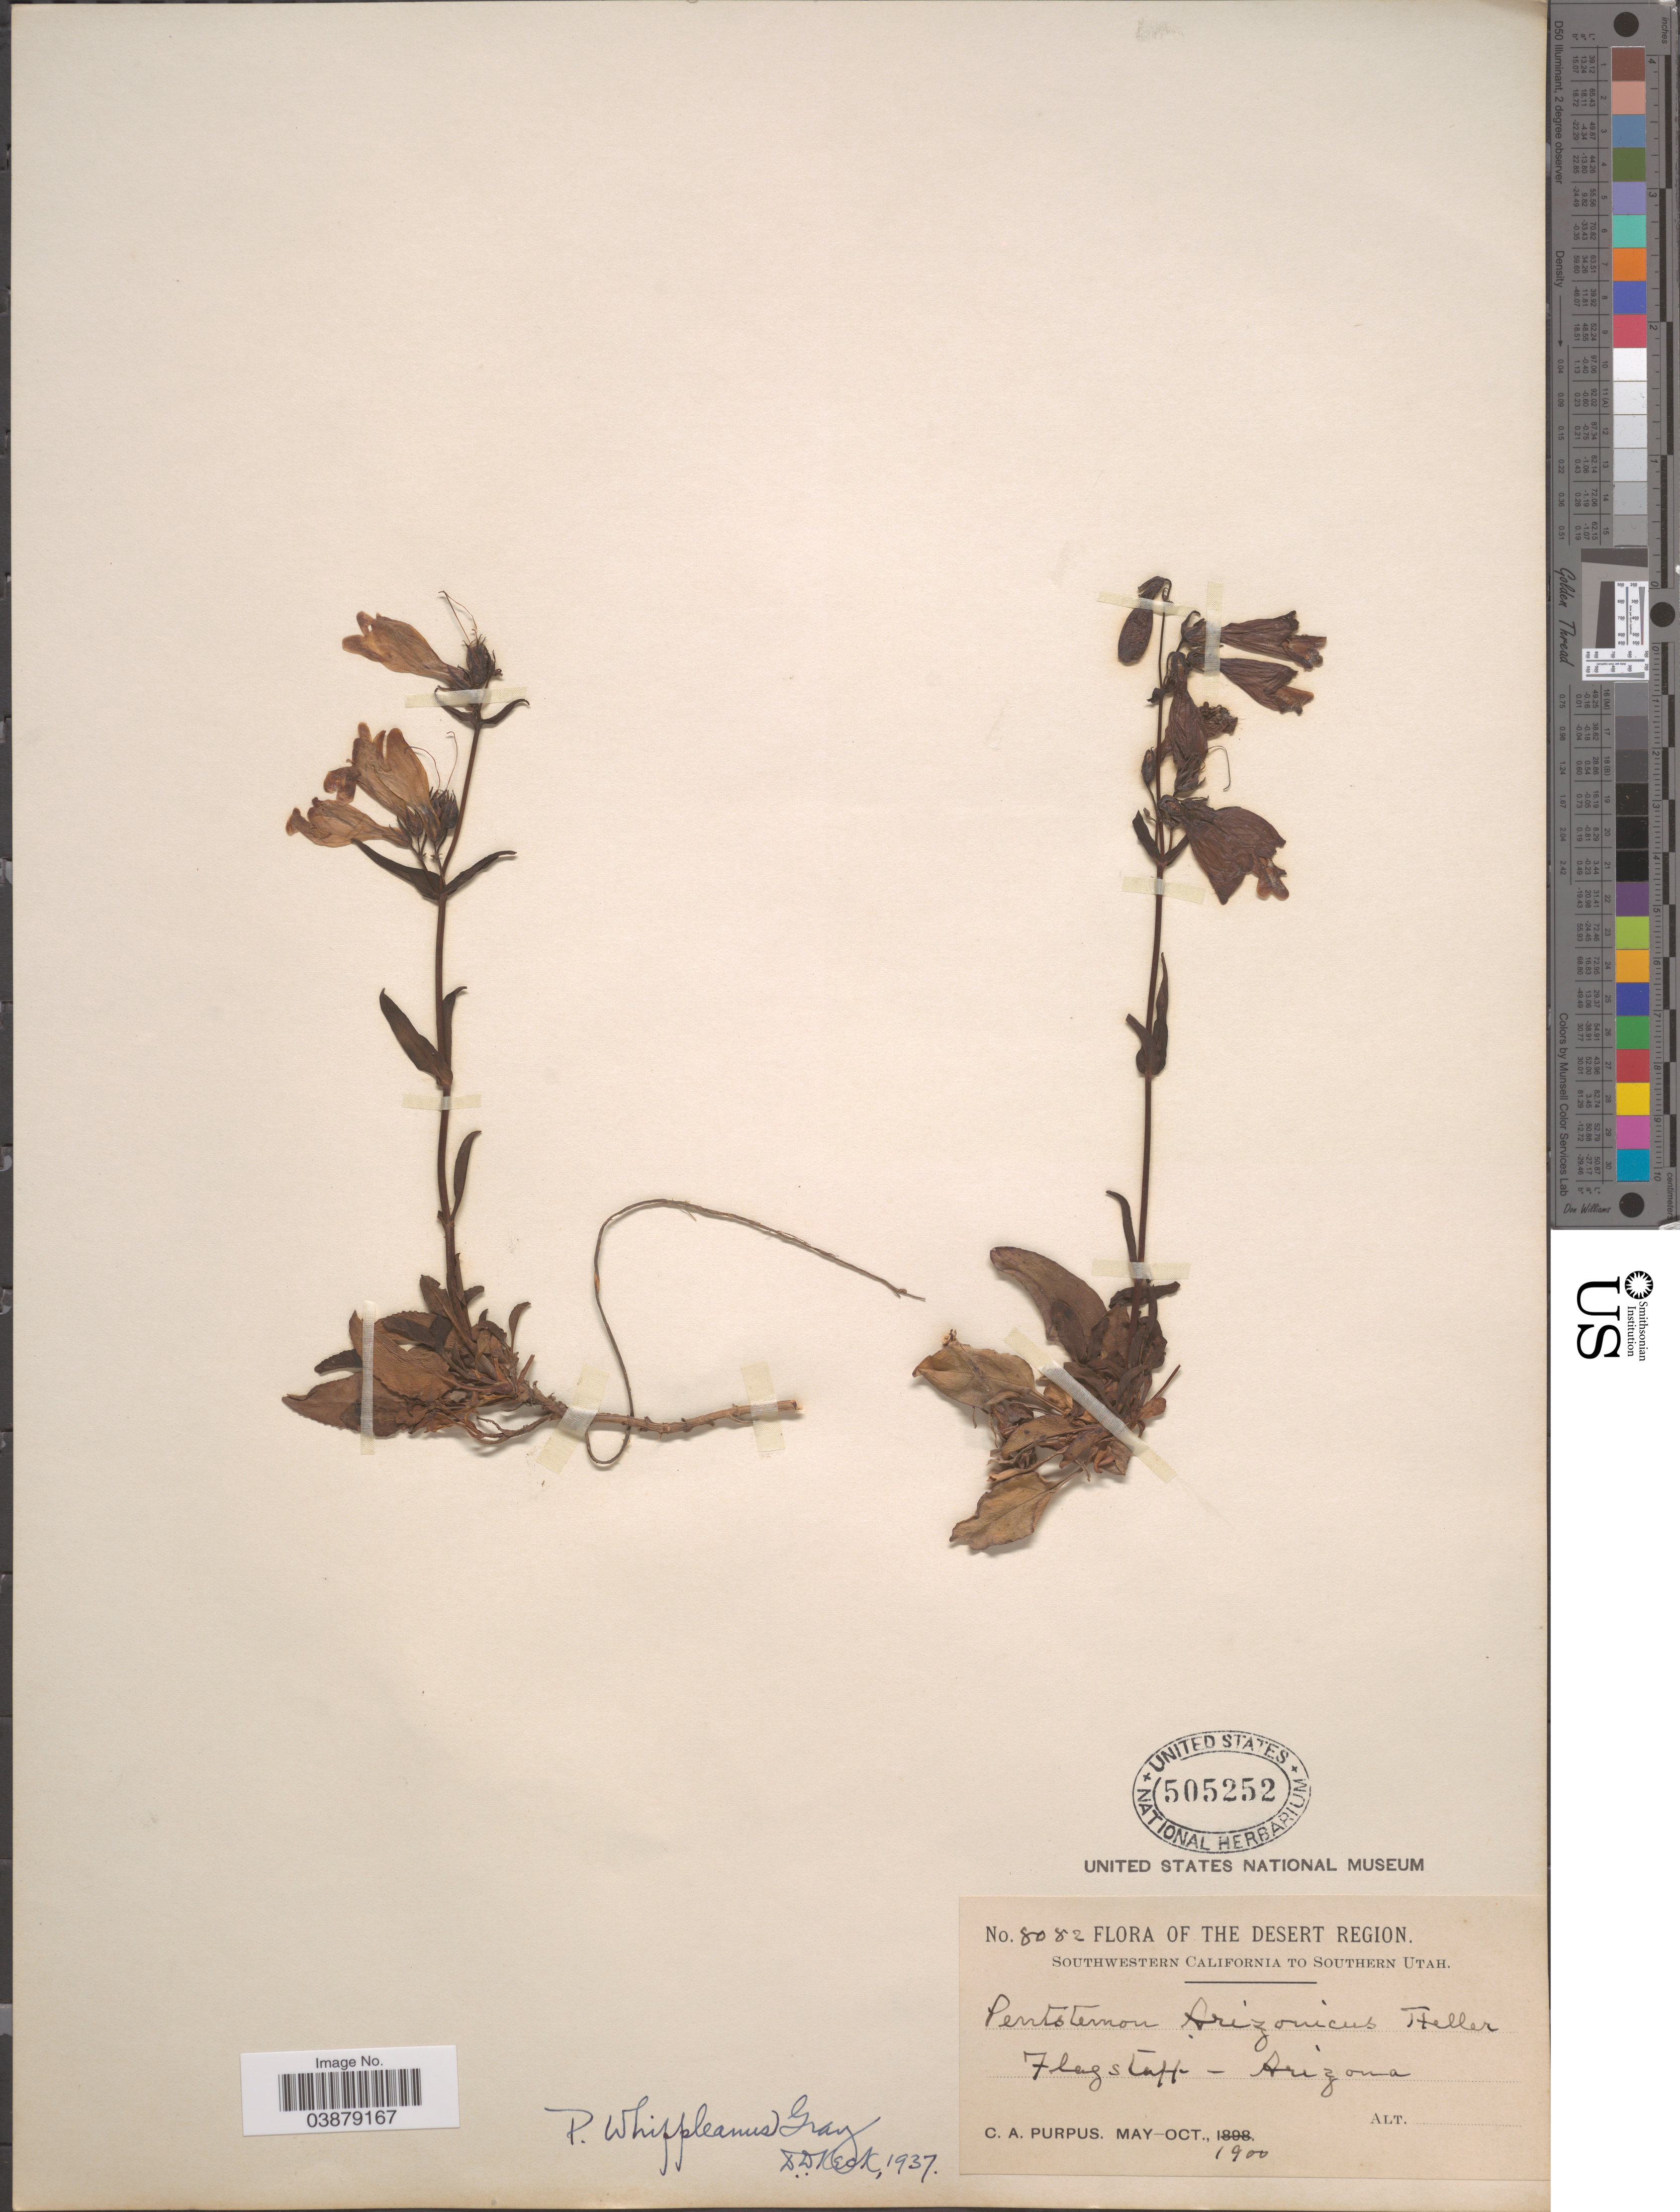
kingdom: Plantae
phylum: Tracheophyta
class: Magnoliopsida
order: Lamiales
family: Plantaginaceae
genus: Penstemon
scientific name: Penstemon whippleanus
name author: A. Gray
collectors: C. A. Purpus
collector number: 8082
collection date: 1900-05/1900-10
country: United States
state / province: Arizona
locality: Desert Region. Flagstaff.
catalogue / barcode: US 505252